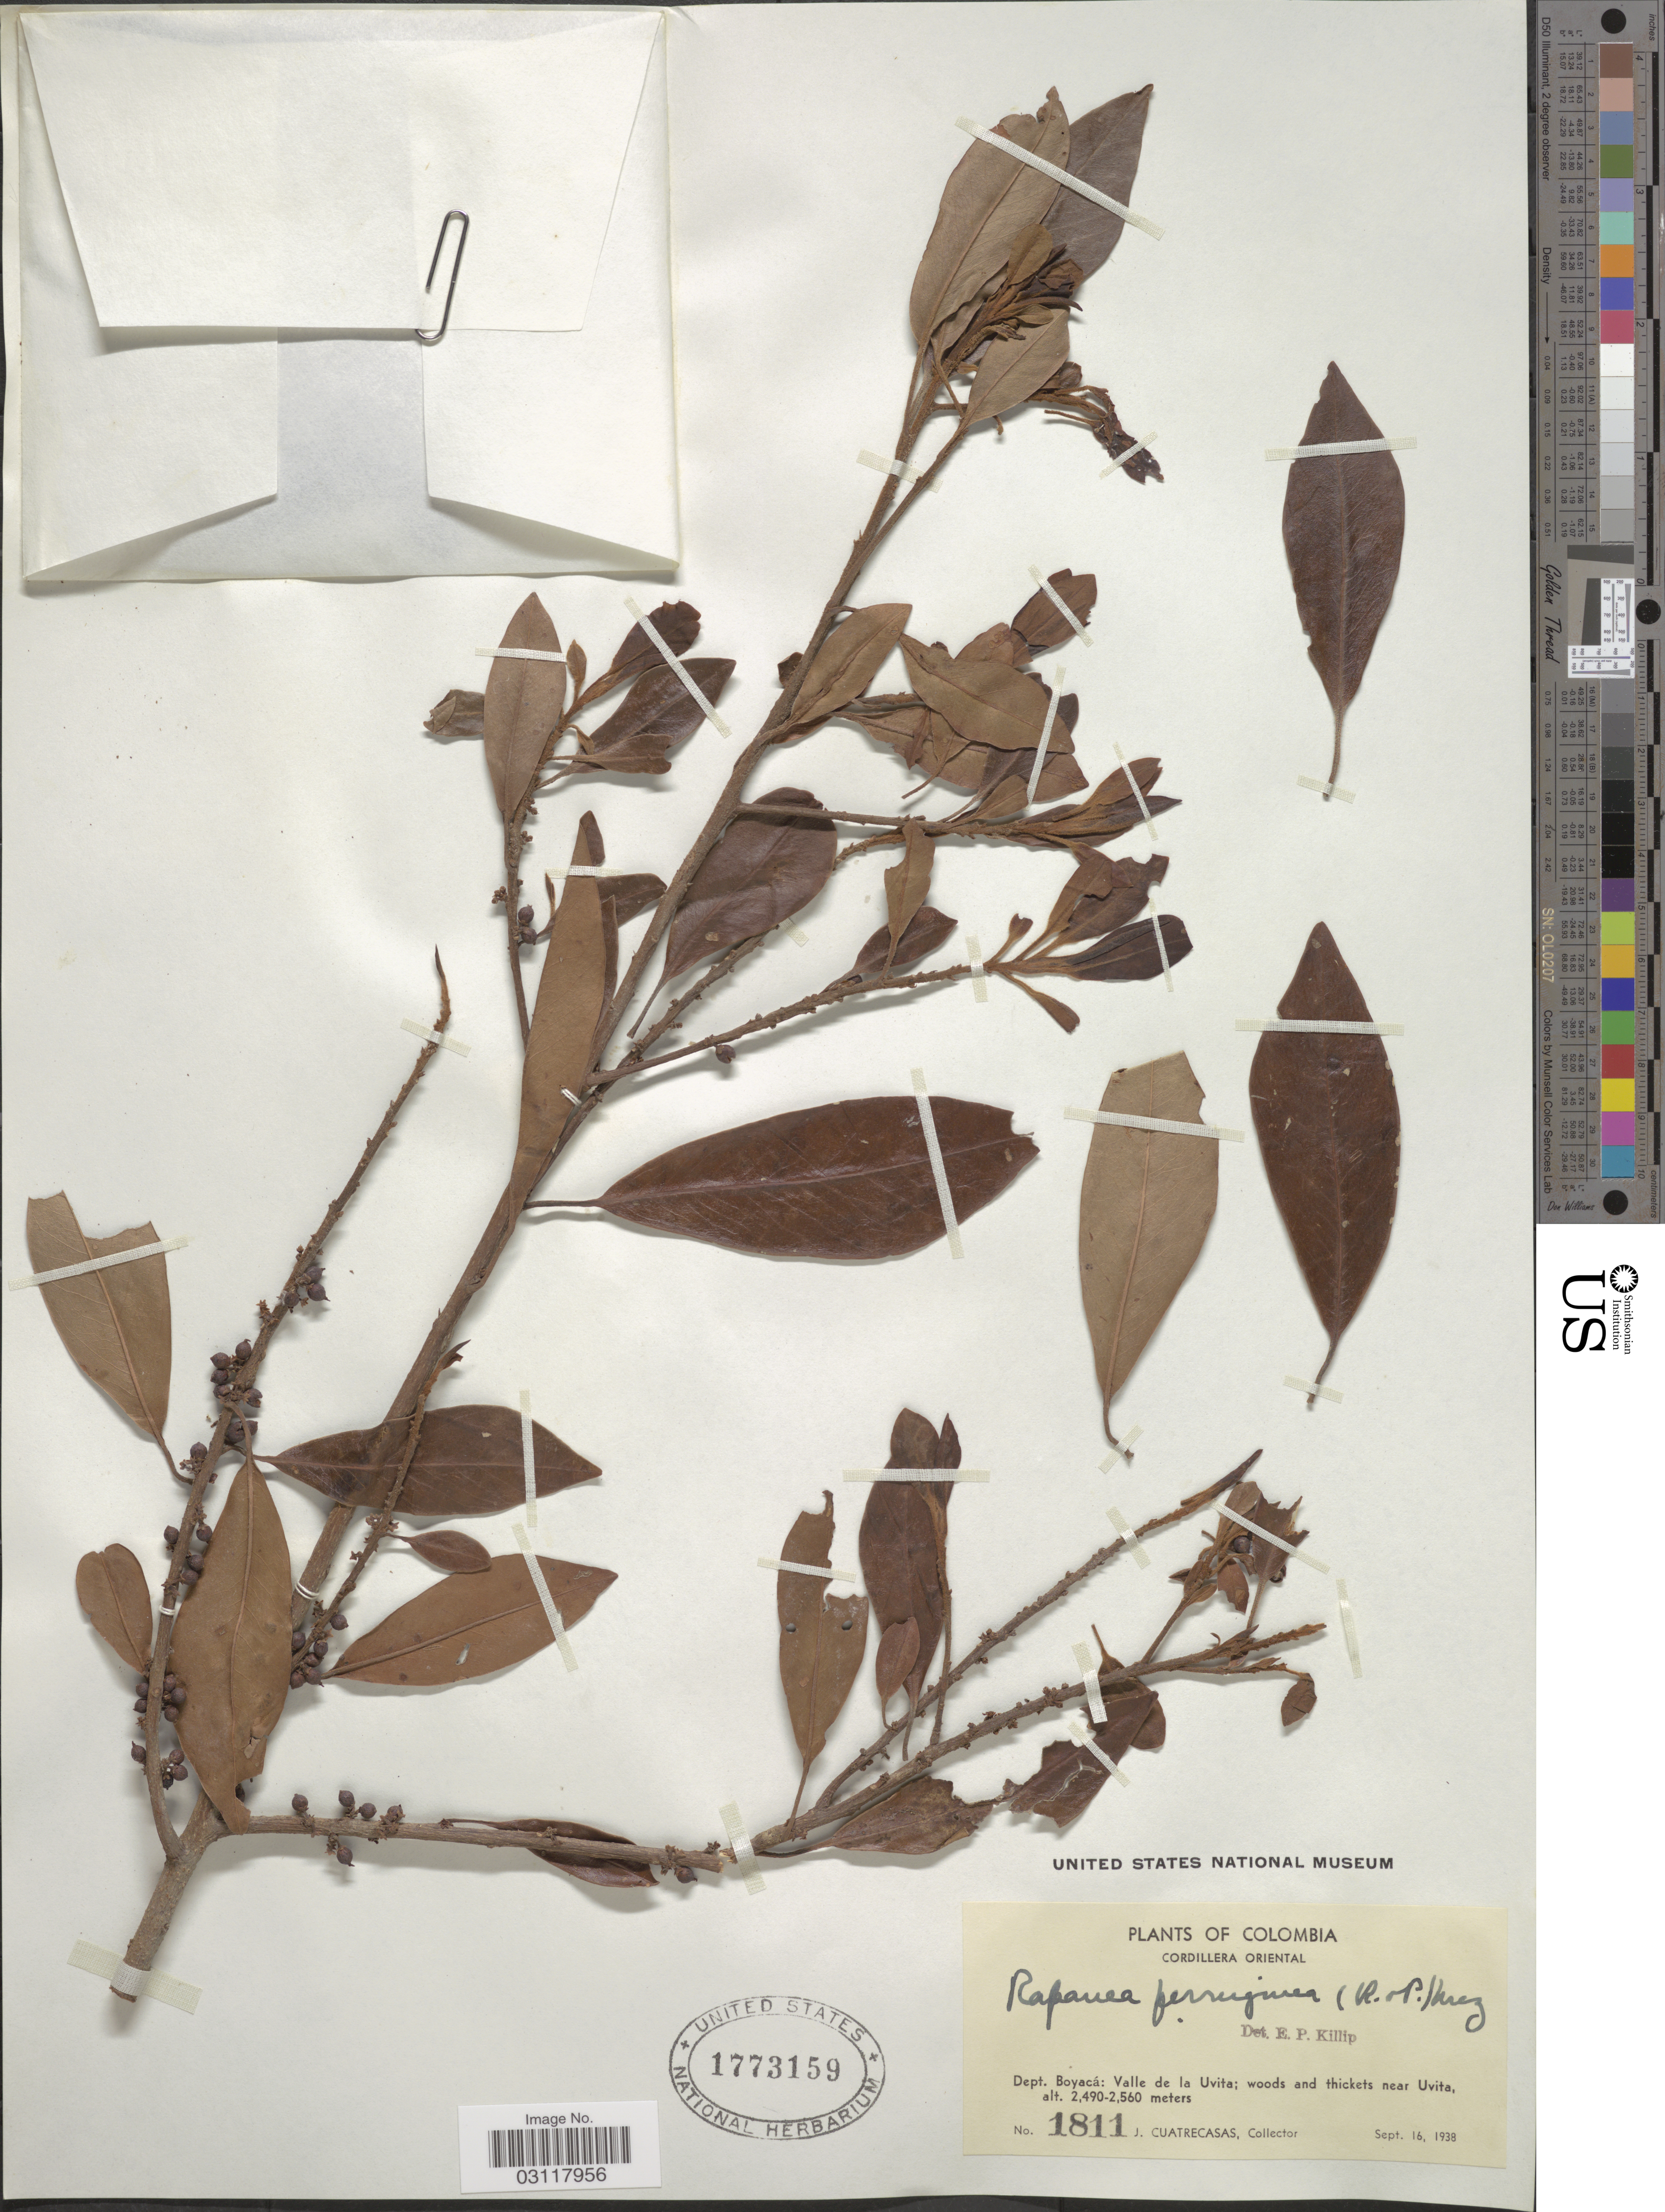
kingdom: Plantae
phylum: Tracheophyta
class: Magnoliopsida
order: Ericales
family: Primulaceae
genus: Rapanea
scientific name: Rapanea ferruginea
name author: (Ruiz & Pav.) Mez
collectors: J. Cuatrecasas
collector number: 1811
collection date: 1938-09-16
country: Colombia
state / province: Boyacá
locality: Cordillera Oriental, Toward west: Dept. Boyacá: Valle de la Uvita; woods and thickets near Uvita.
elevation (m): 2490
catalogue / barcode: US 1773159